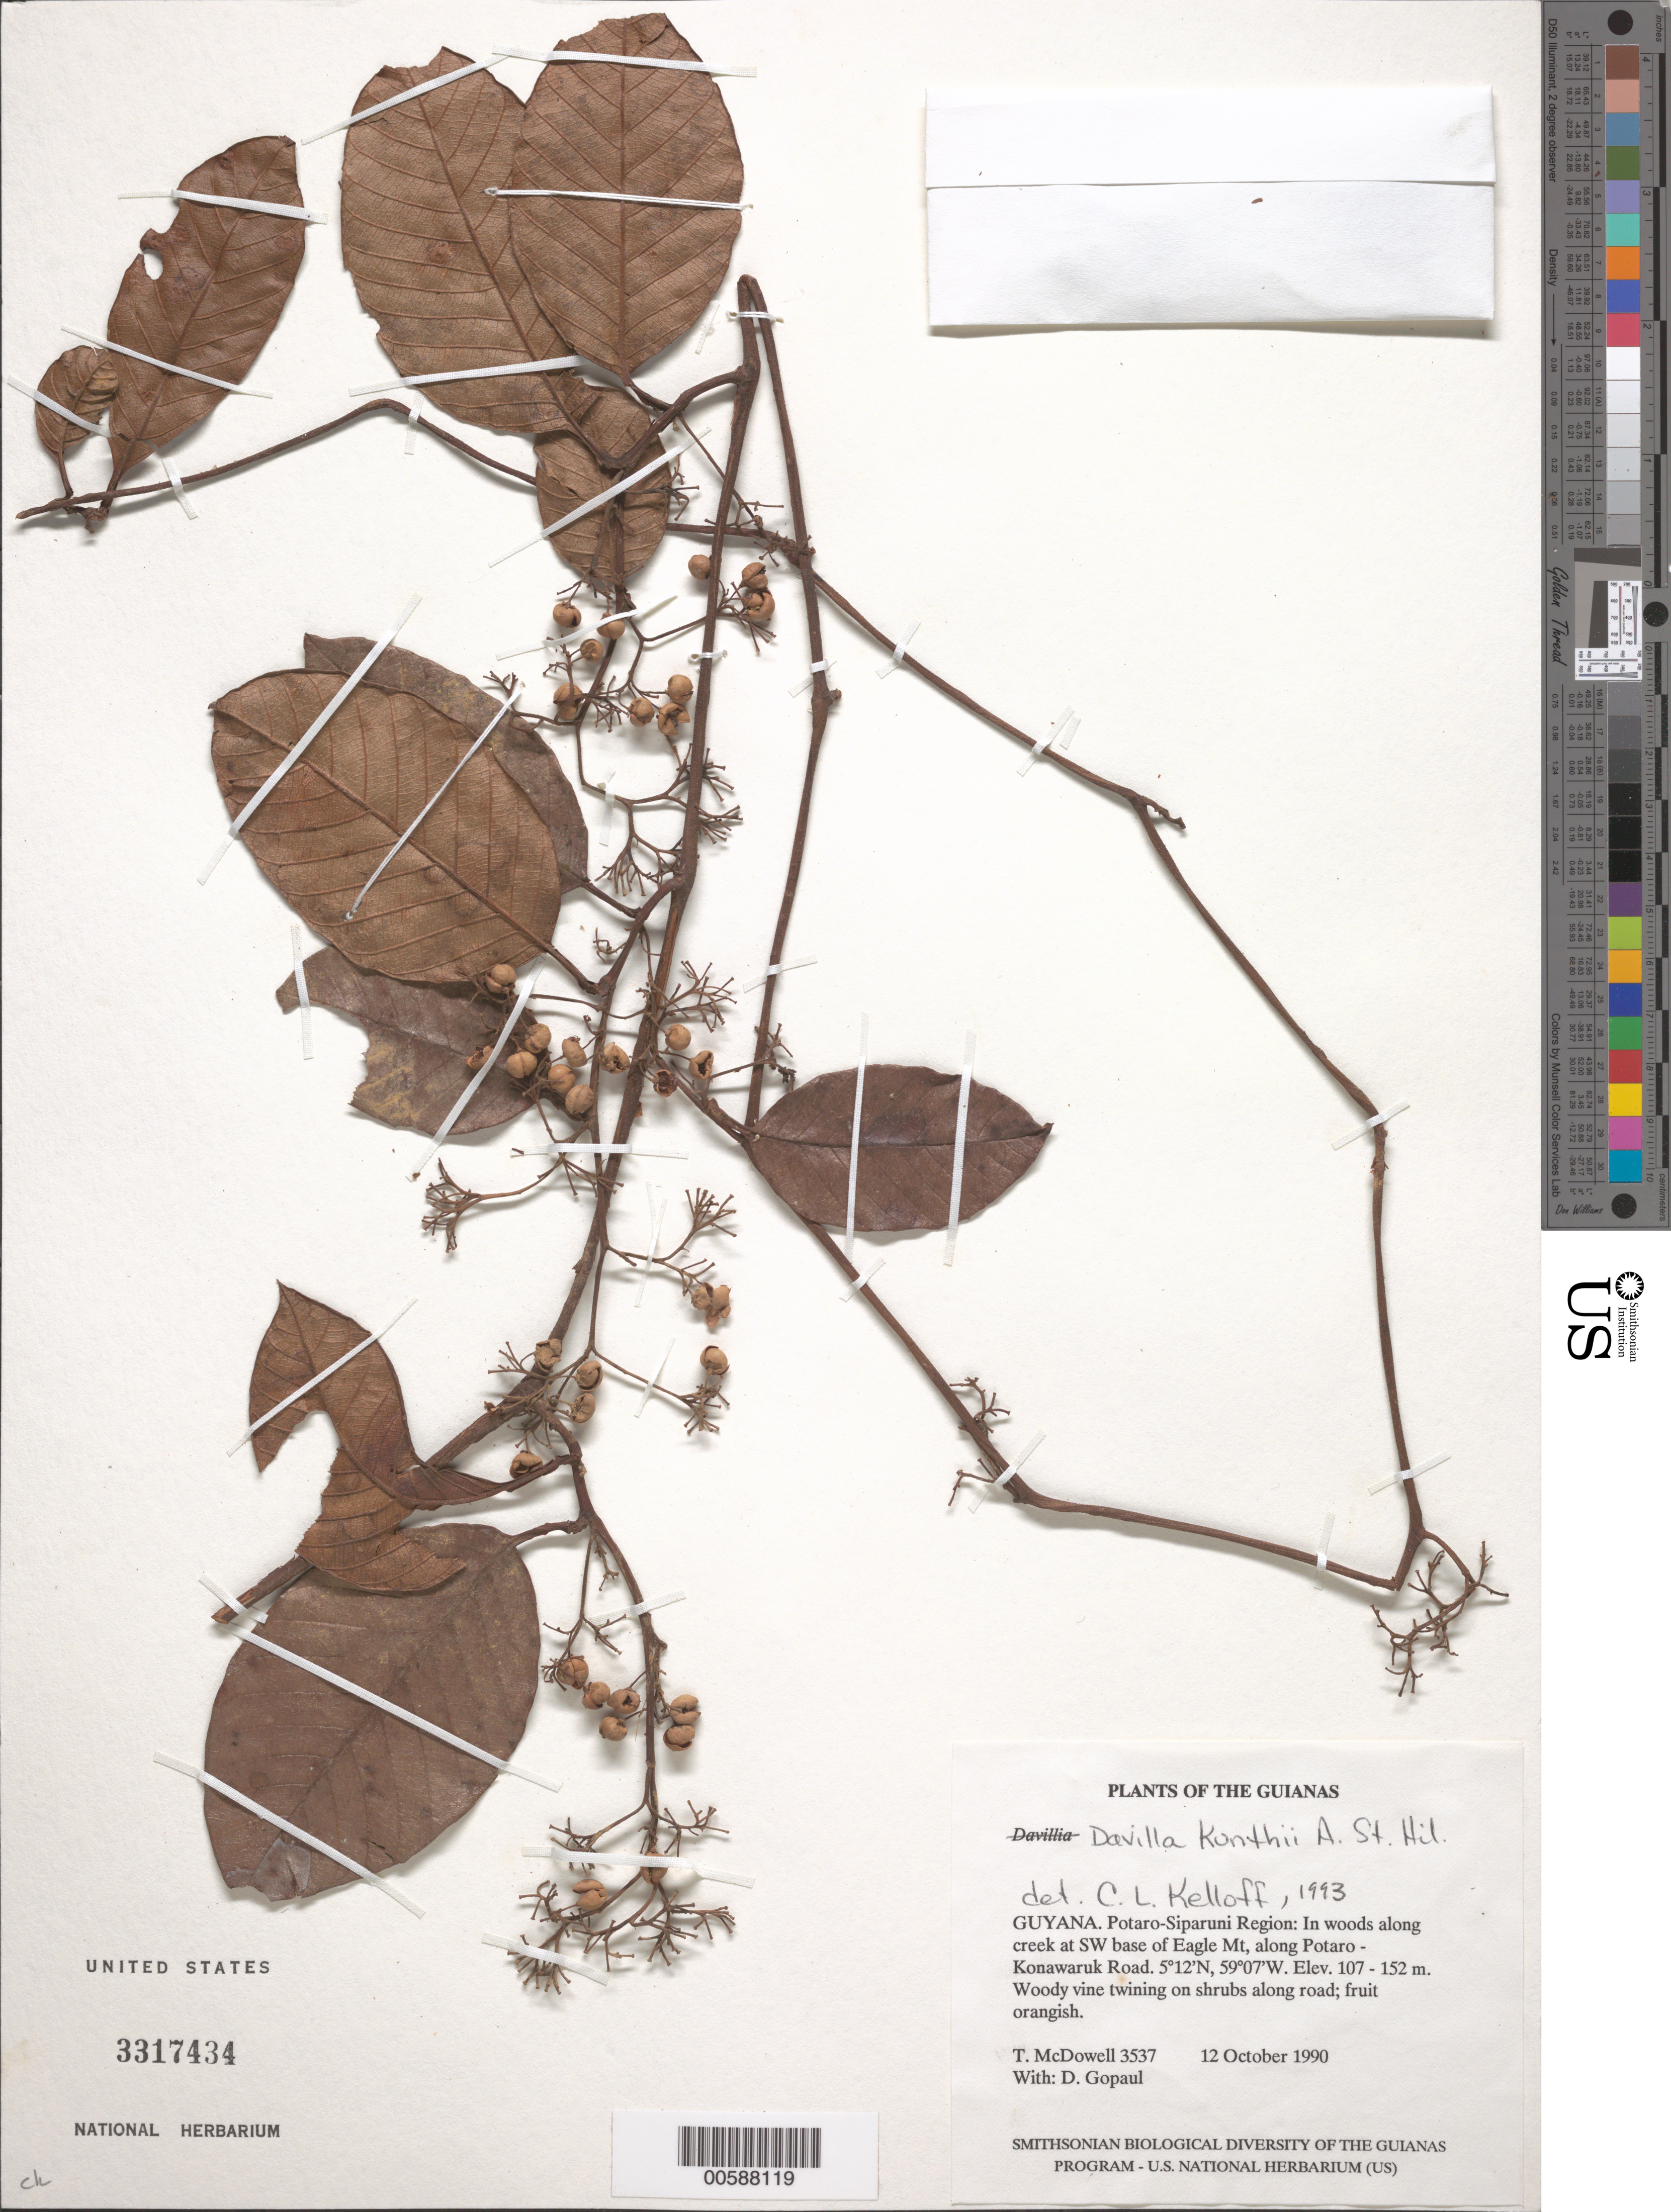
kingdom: Plantae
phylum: Tracheophyta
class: Magnoliopsida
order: Dilleniales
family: Dilleniaceae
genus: Davilla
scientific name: Davilla kunthii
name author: A. St.-Hil.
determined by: Kelloff, Carol L., (US), Smithsonian Institution - National Museum of Natural History (UNITED STATES)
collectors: T. McDowell & D. Gopaul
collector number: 3537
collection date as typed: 12 October 1990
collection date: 1990-10-12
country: Guyana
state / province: Potaro-Siparuni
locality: In woods along creek at SW base of Eagle Mt and along Potaro - Konawaruk Road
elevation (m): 107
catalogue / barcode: US 3317434